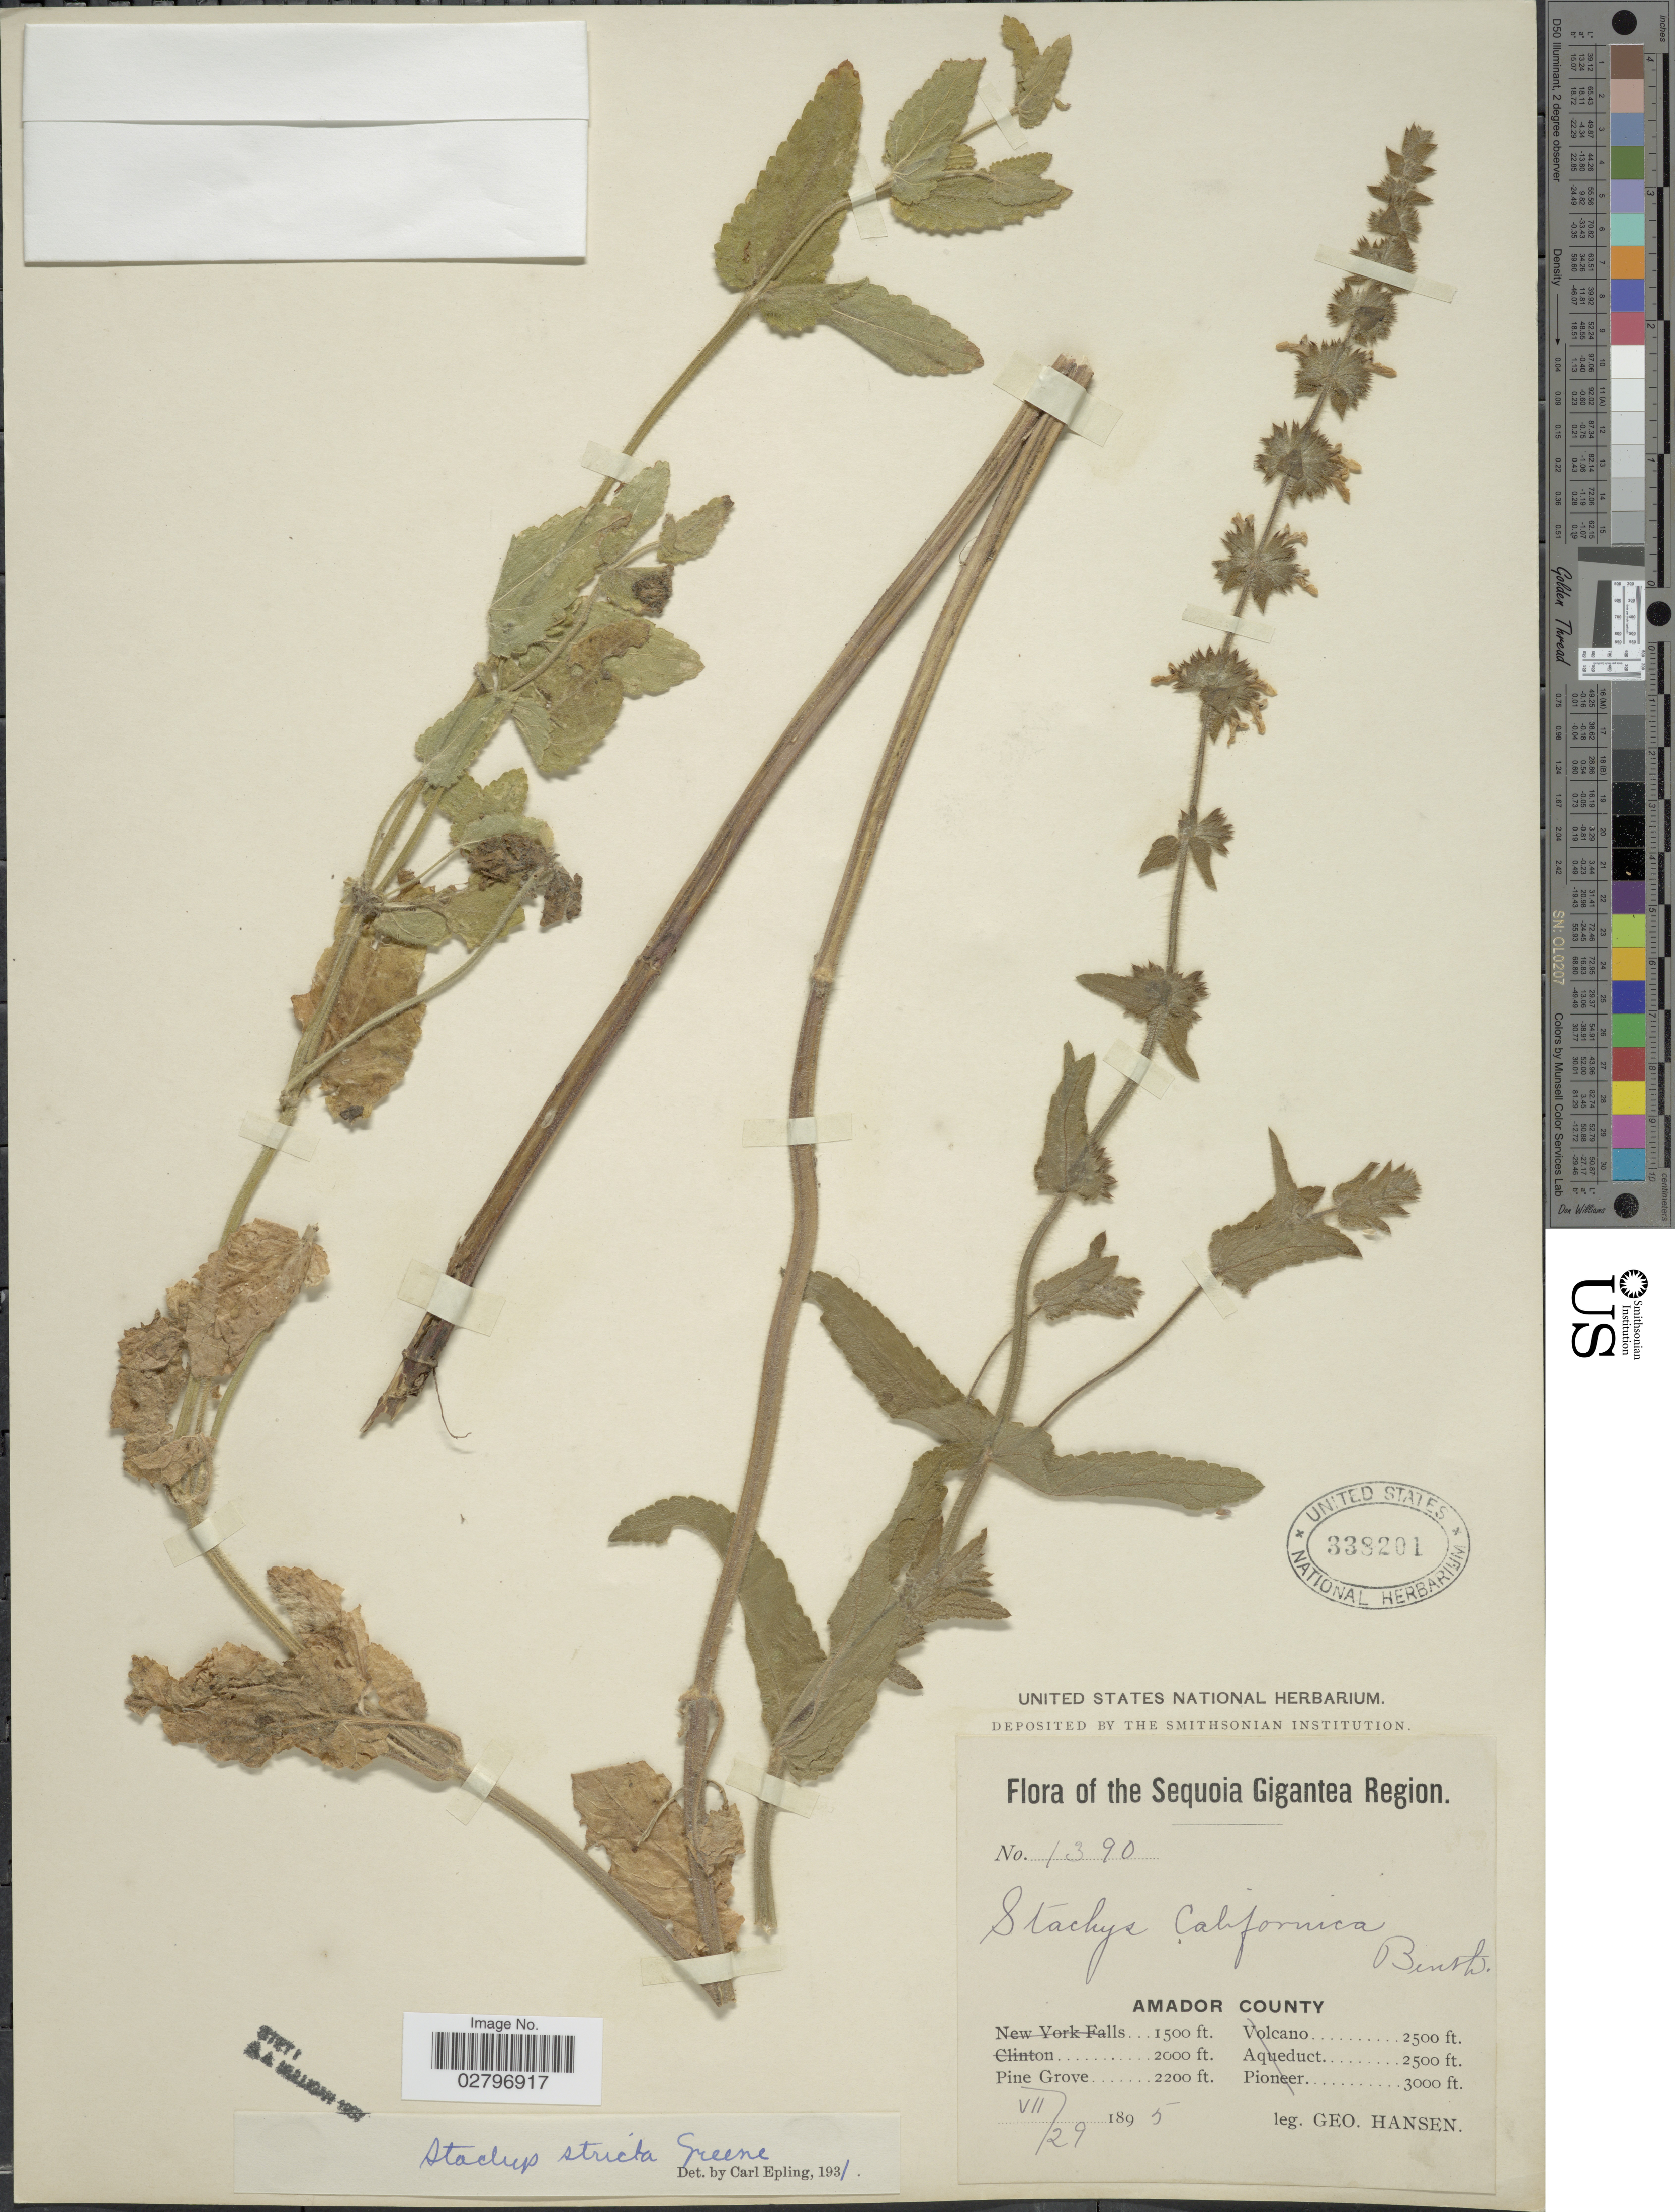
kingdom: Plantae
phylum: Tracheophyta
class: Magnoliopsida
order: Lamiales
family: Lamiaceae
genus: Stachys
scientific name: Stachys stricta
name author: Greene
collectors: G. Hansen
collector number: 1390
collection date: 1895-07-29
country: United States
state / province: California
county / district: Amador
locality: The Sequoia Gigantea Region, Amador County, Pine Grove.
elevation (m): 671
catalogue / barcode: US 338201